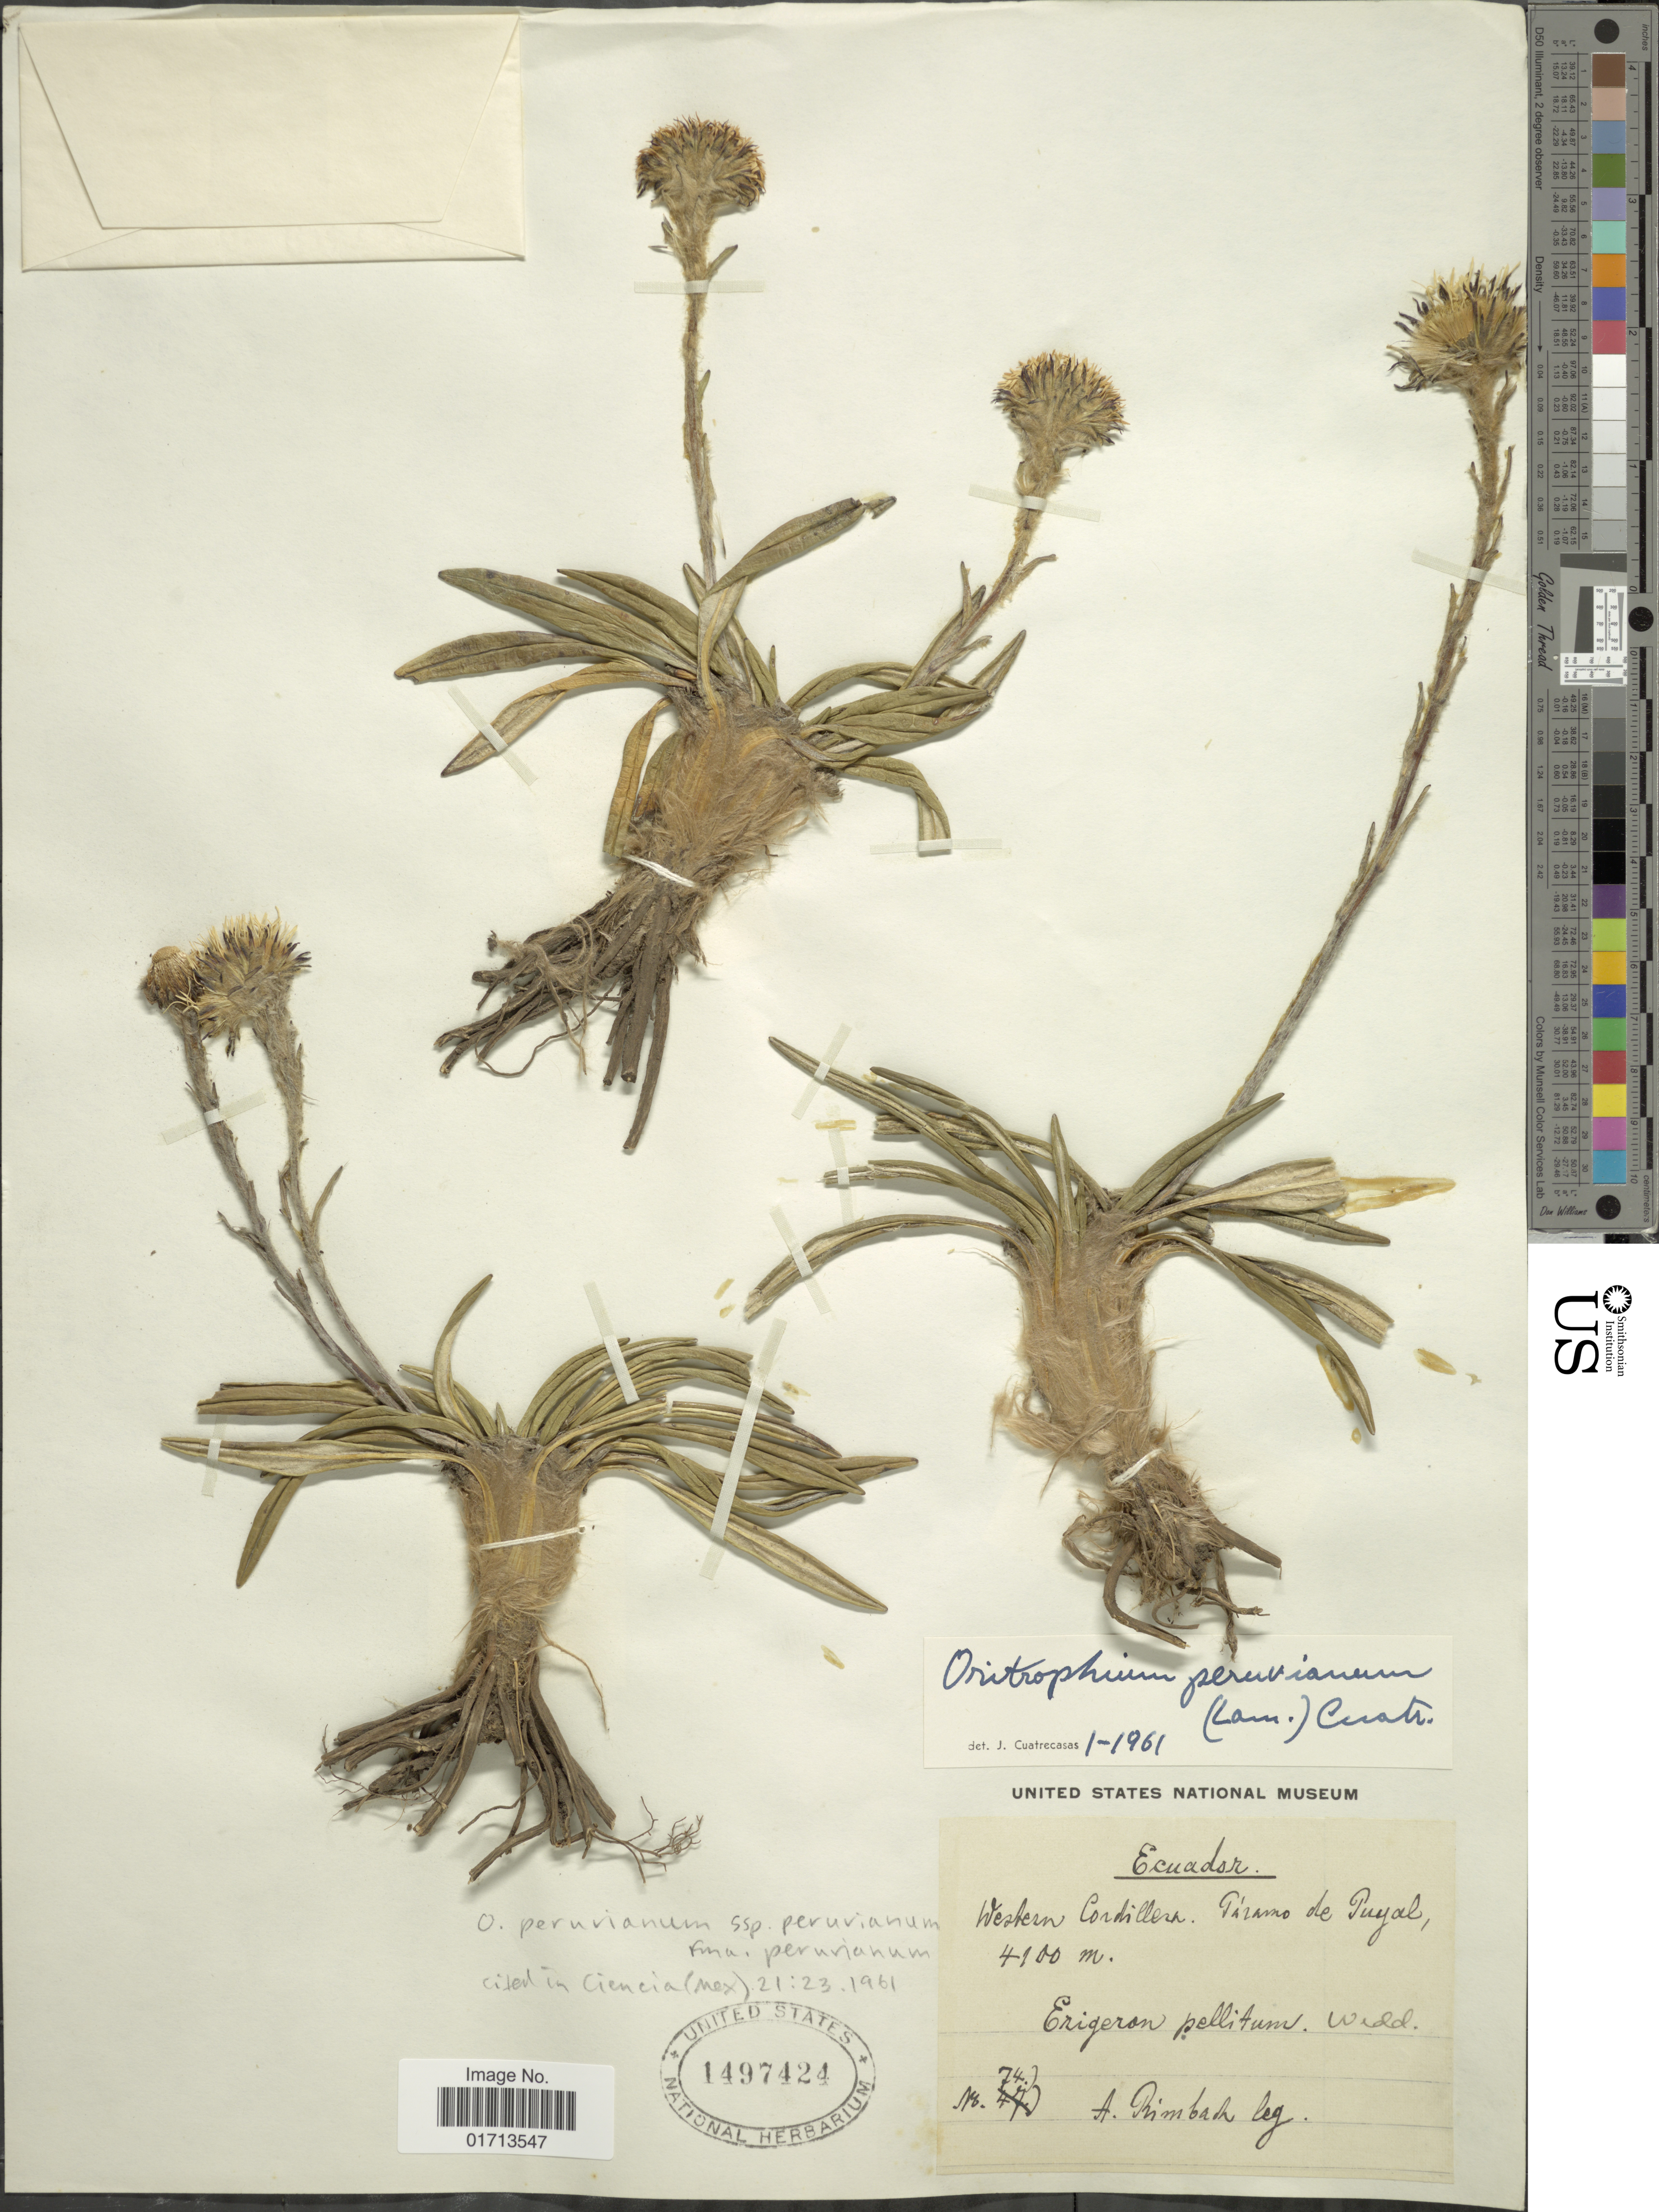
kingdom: Plantae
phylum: Tracheophyta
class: Magnoliopsida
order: Asterales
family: Asteraceae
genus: Oritrophium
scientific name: Oritrophium peruvianum f. peruvianum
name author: (Lam.) Cuatrec.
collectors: A. Rimbach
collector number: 74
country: Ecuador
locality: Western Cordillera, Paramo de Puyal.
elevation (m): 4100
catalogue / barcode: US 1497424